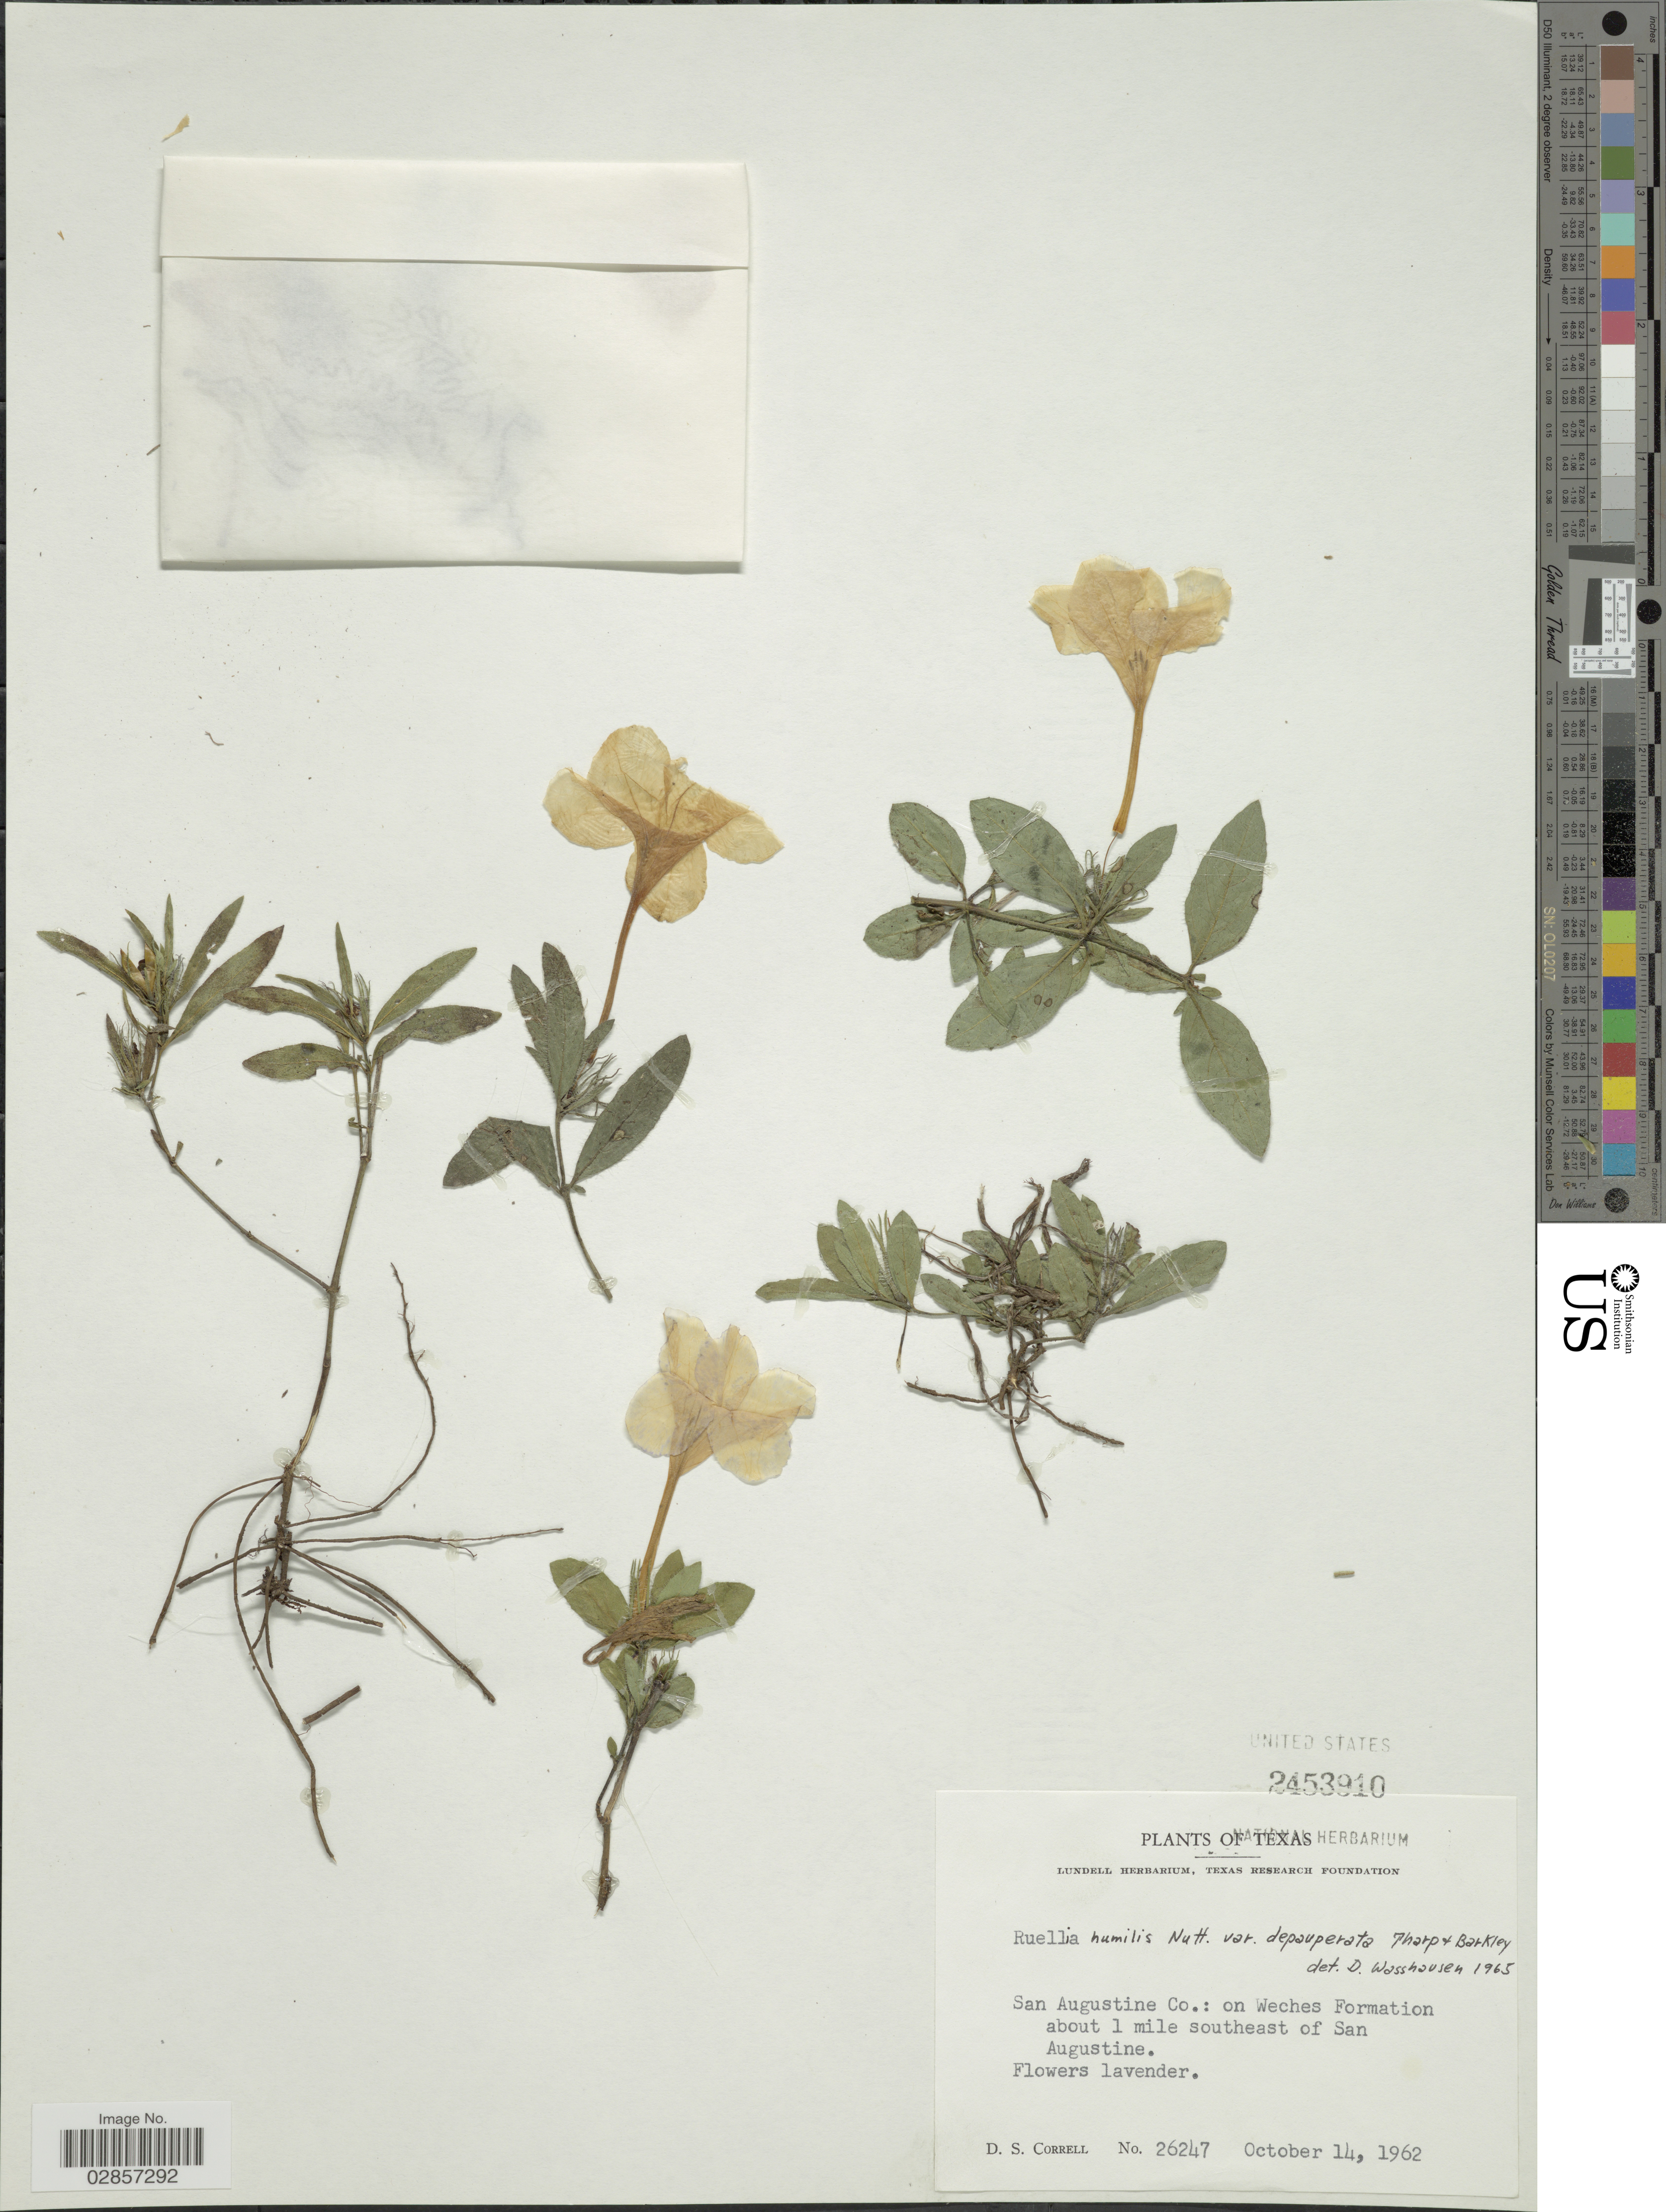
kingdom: Plantae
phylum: Tracheophyta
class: Magnoliopsida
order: Lamiales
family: Acanthaceae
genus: Ruellia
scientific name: Ruellia humilis var. depauperata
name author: Tharp & F.A. Barkley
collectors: D. S. Correll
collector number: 26247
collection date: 1962-10-14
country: United States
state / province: Texas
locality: San Augustine Co.: on Weches Formation about 1 miles southeast of San Augustine.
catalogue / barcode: US 2453910